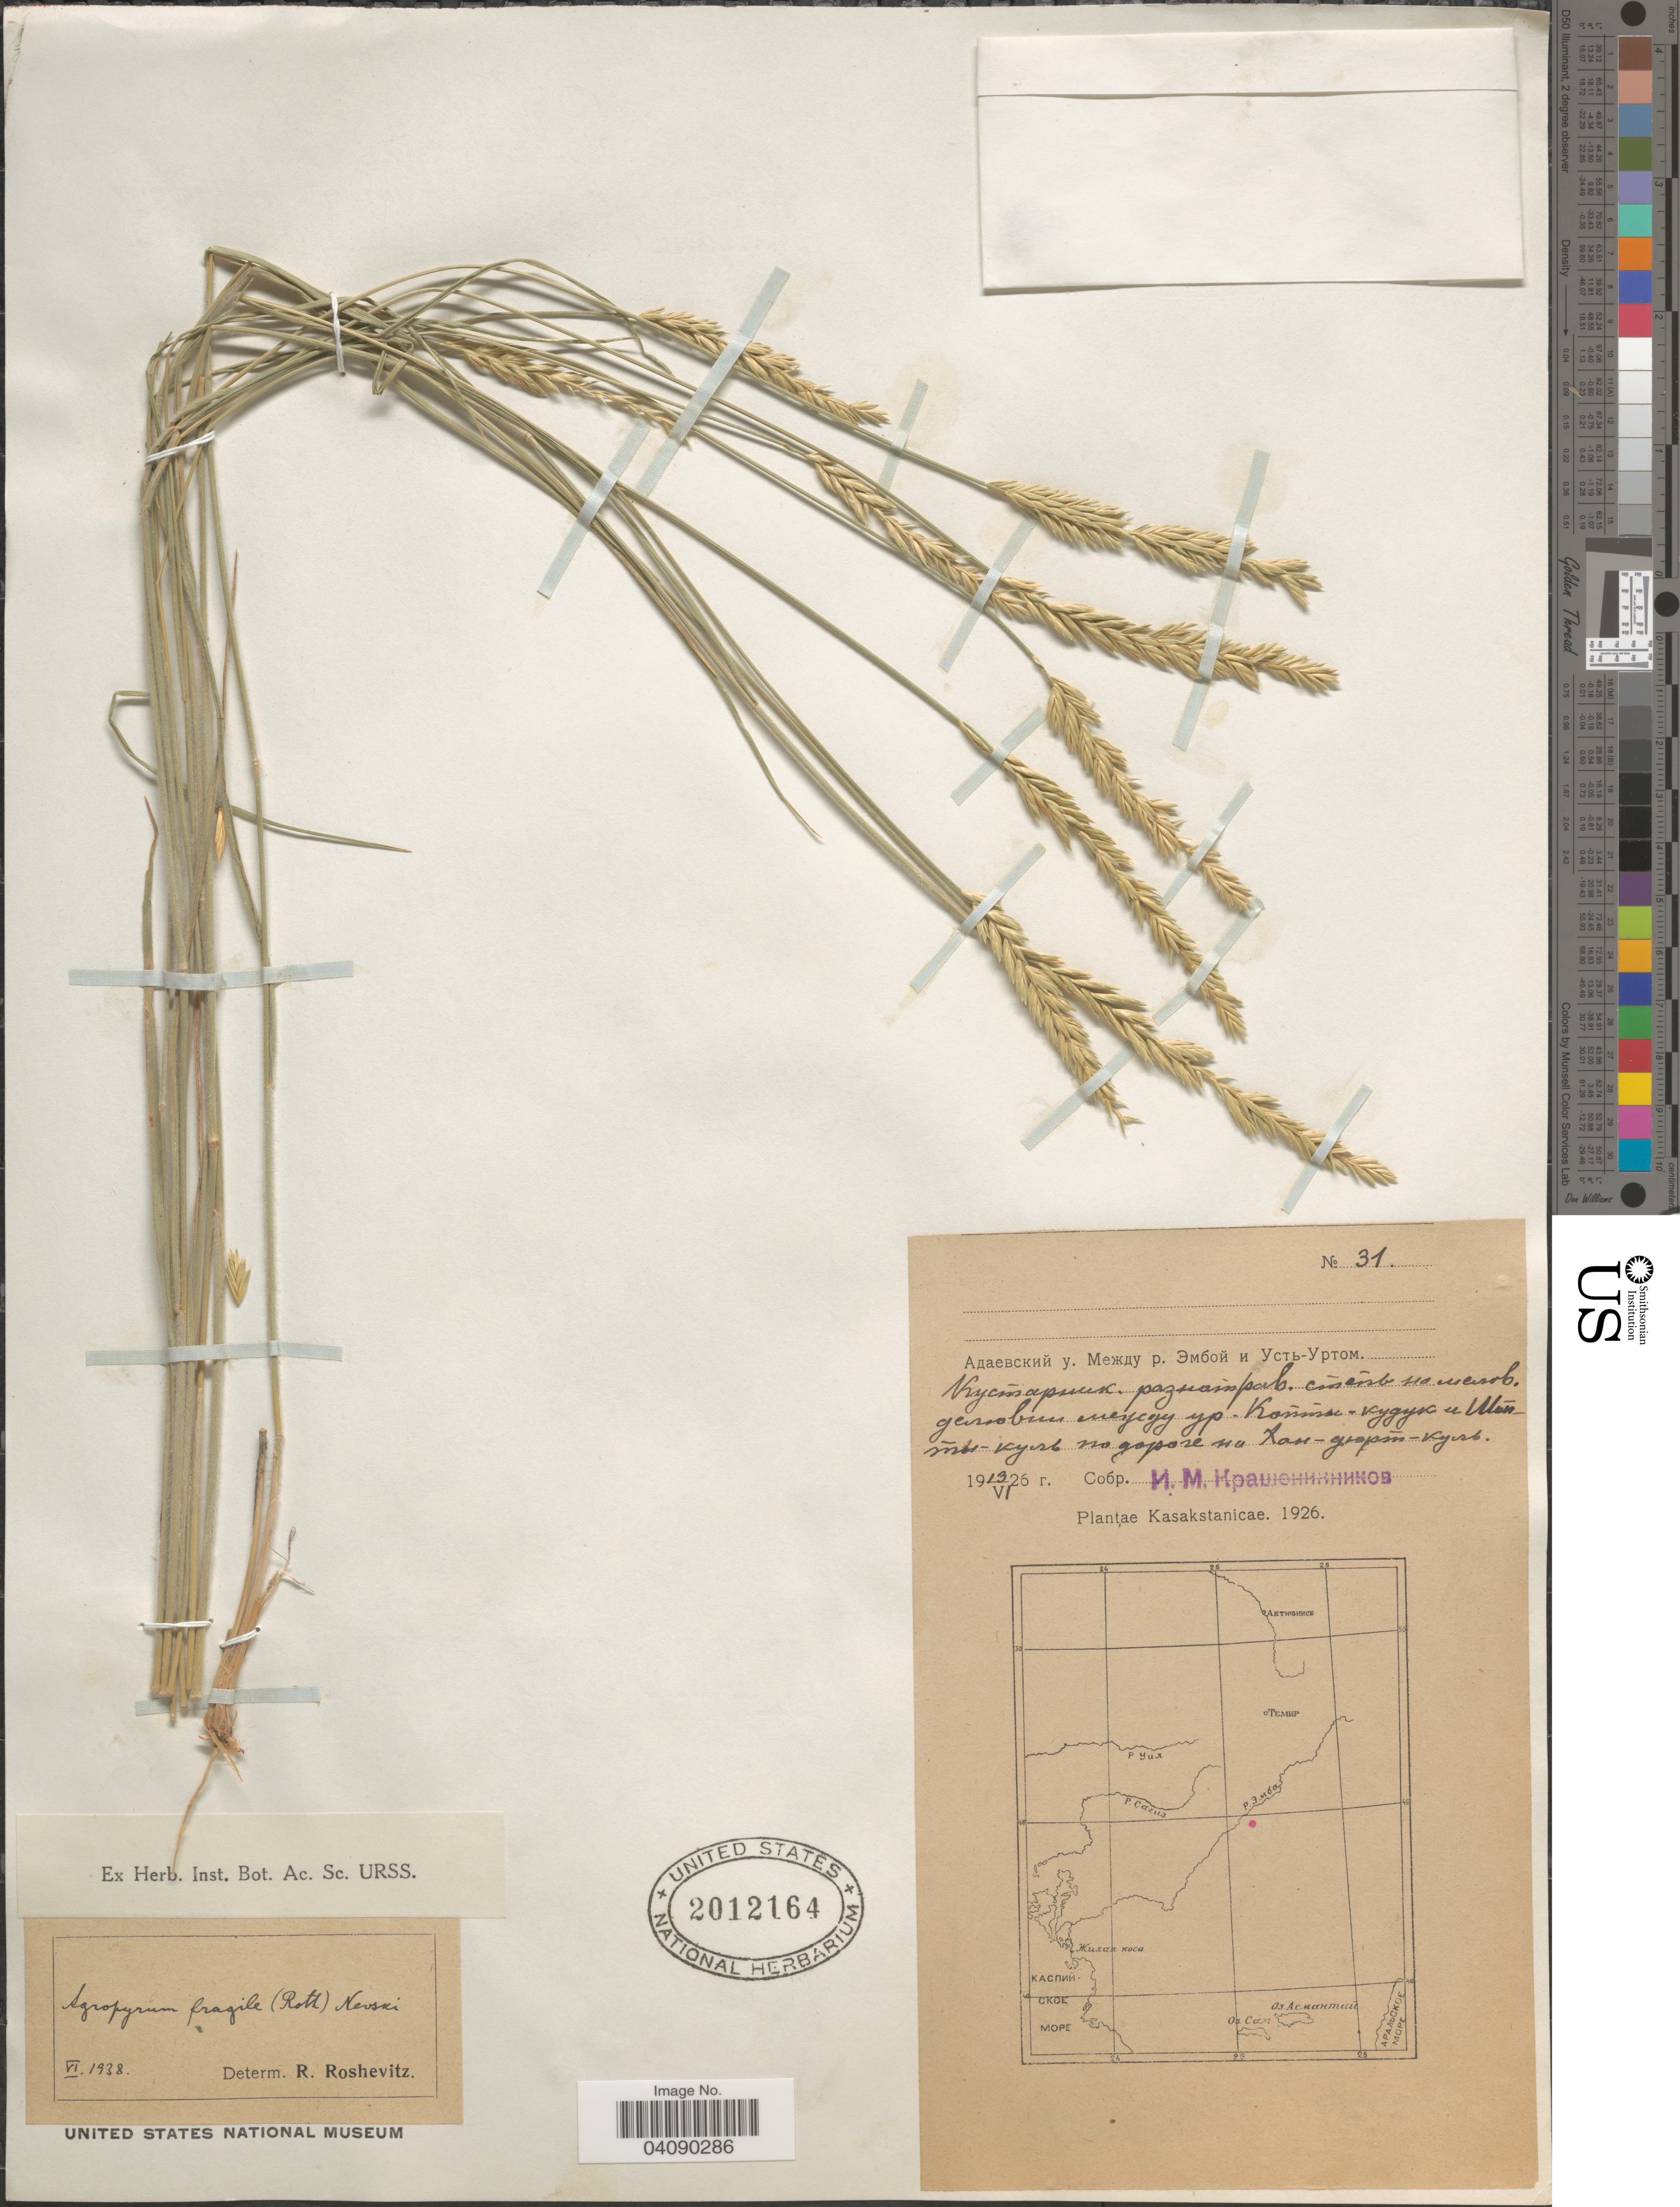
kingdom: Plantae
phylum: Tracheophyta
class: Liliopsida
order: Poales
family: Poaceae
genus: Agropyron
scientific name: Agropyron fragile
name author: (Roth) Candargy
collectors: I. Krasheninnikov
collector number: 31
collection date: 1926-06-13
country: Kazakhstan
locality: Between Emba and Ust-Urt, between Kopty-kuduk and Shopty-kul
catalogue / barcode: US 2012164